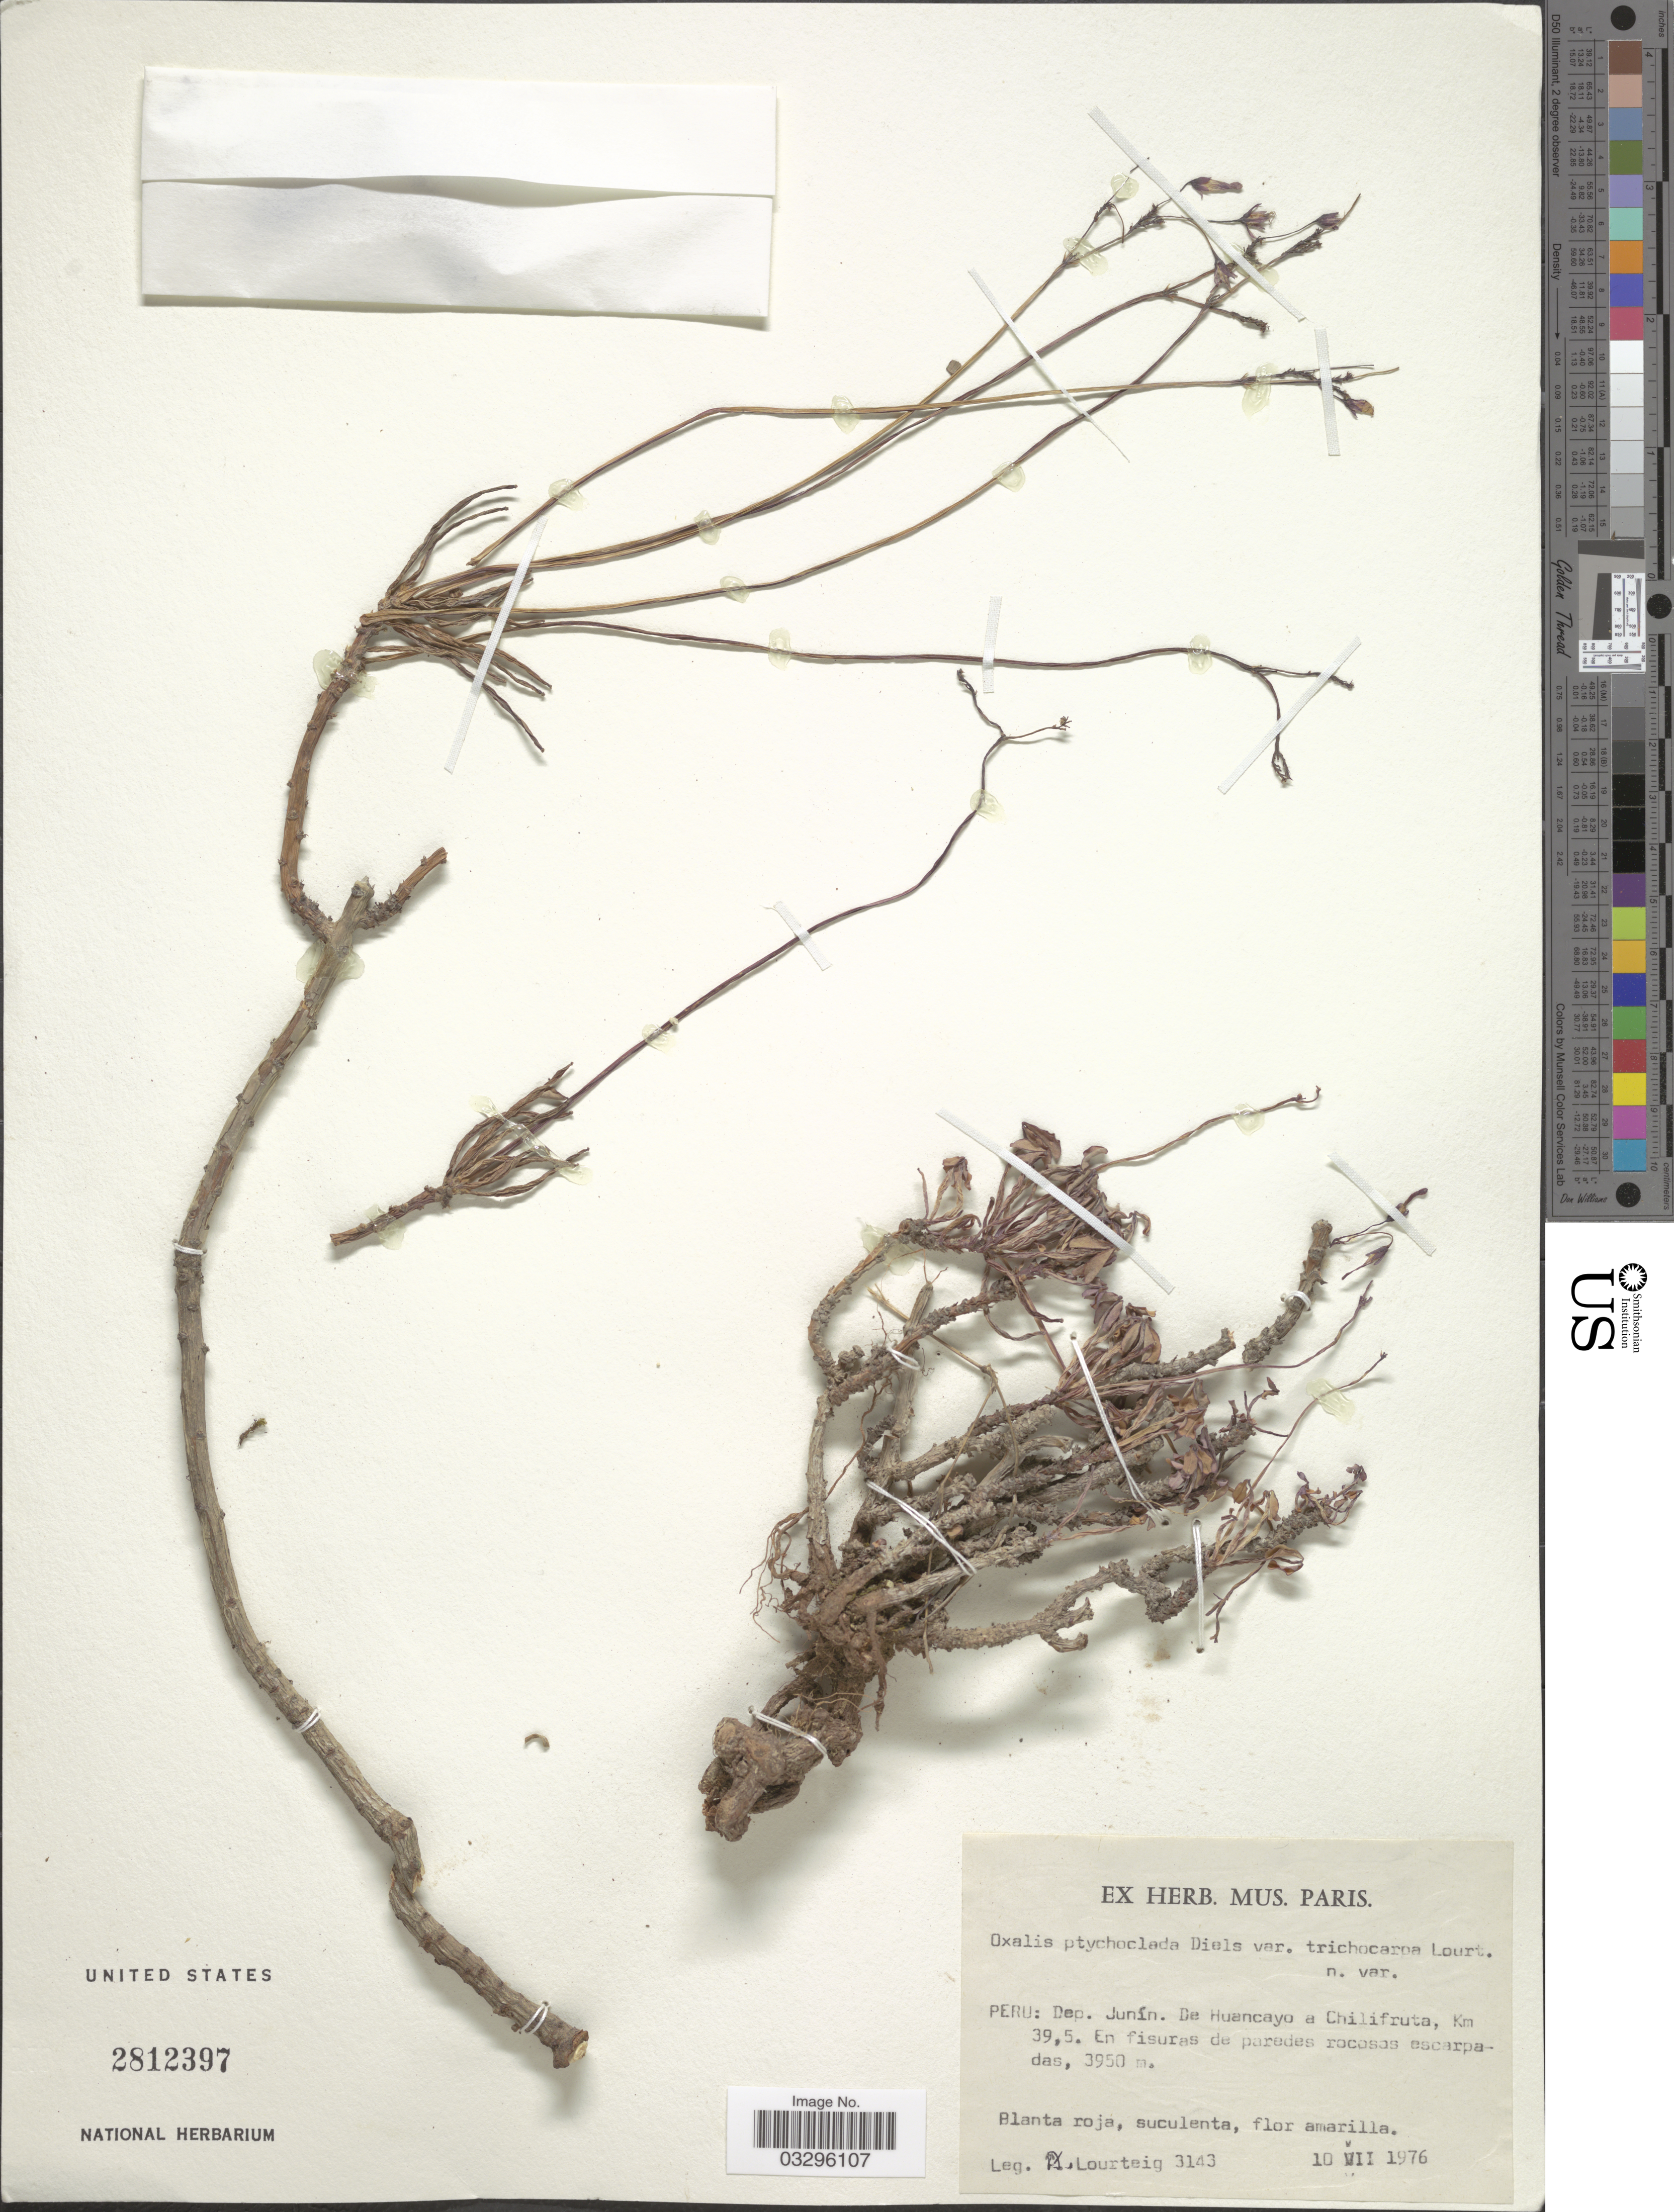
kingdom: Plantae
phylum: Tracheophyta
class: Magnoliopsida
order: Oxalidales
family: Oxalidaceae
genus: Oxalis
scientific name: Oxalis ptychoclada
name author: Diels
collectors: A. Lourteig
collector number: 3143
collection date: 1976-07-10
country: Peru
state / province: Junín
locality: Dep. Junín. De Huancayo a Chilifruta, Km 39.5.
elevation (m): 3950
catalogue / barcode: US 2812397